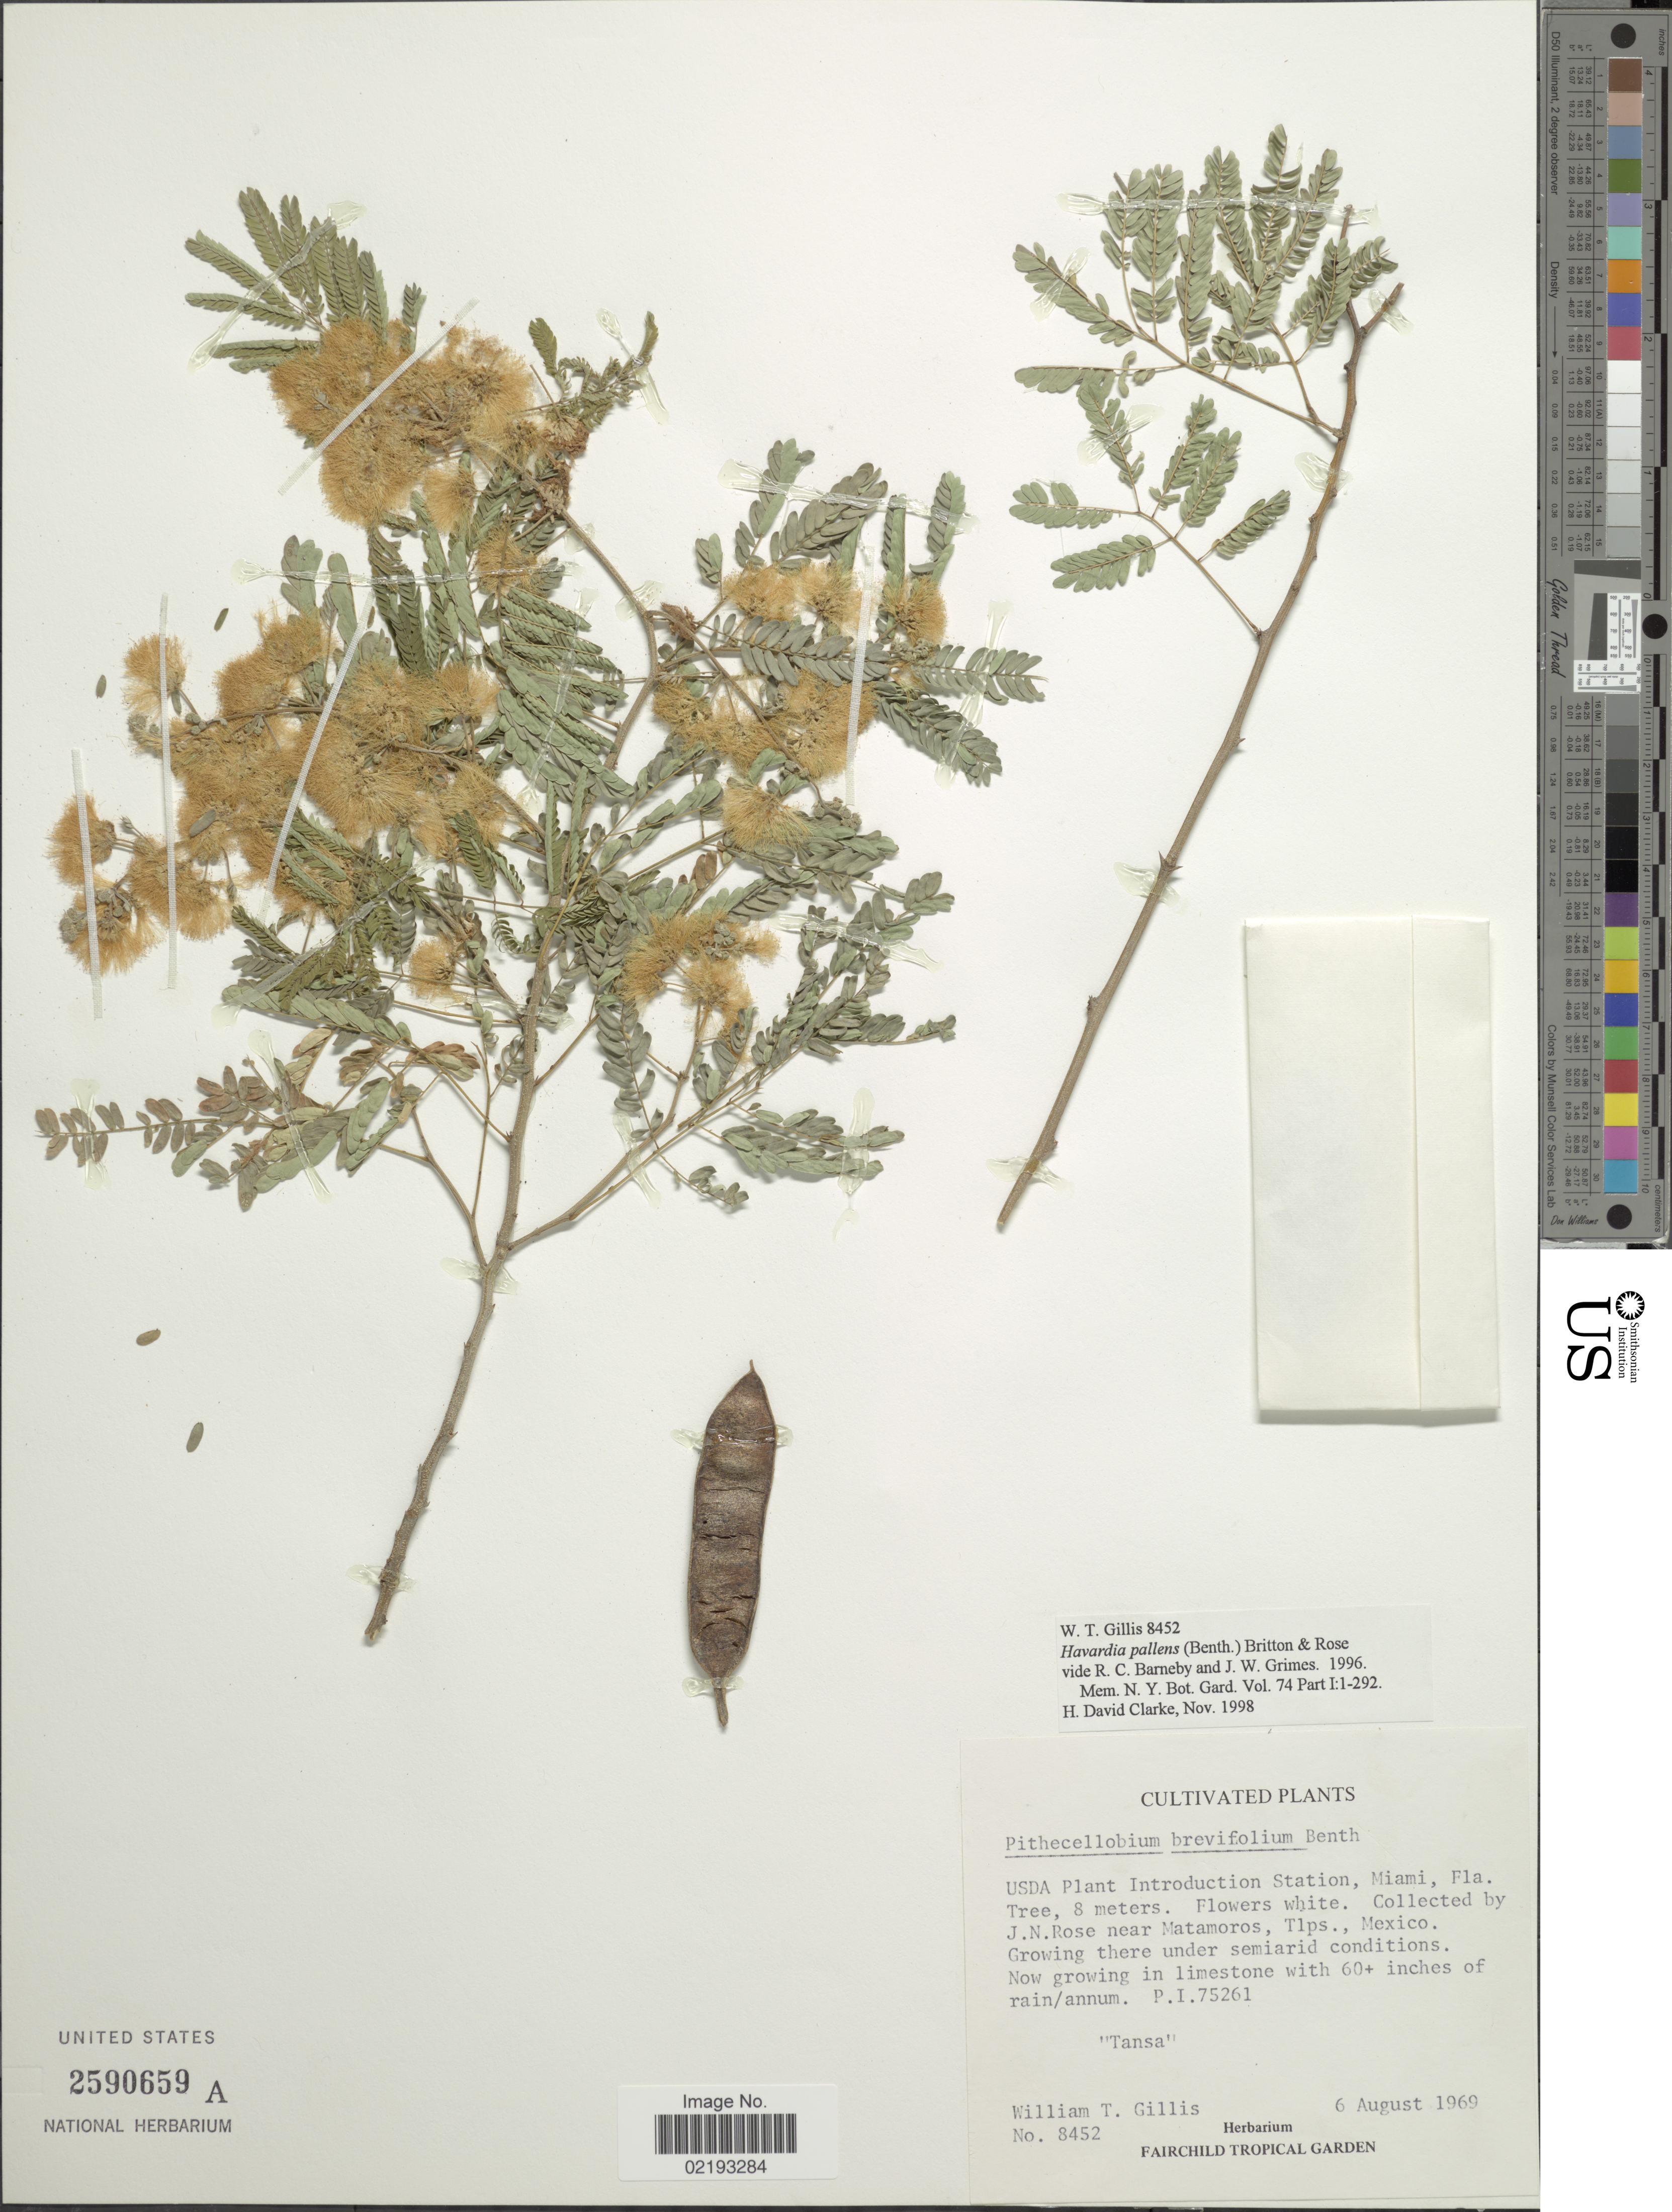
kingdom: Plantae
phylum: Tracheophyta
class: Magnoliopsida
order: Fabales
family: Fabaceae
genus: Havardia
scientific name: Havardia pallens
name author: (Benth.) Britton & Rose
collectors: W. T. Gillis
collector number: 8452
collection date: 1969-08-06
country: United States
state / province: Florida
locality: USDA Plant Introduction Station, Miami, 'Tansa'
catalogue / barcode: US 2590659A